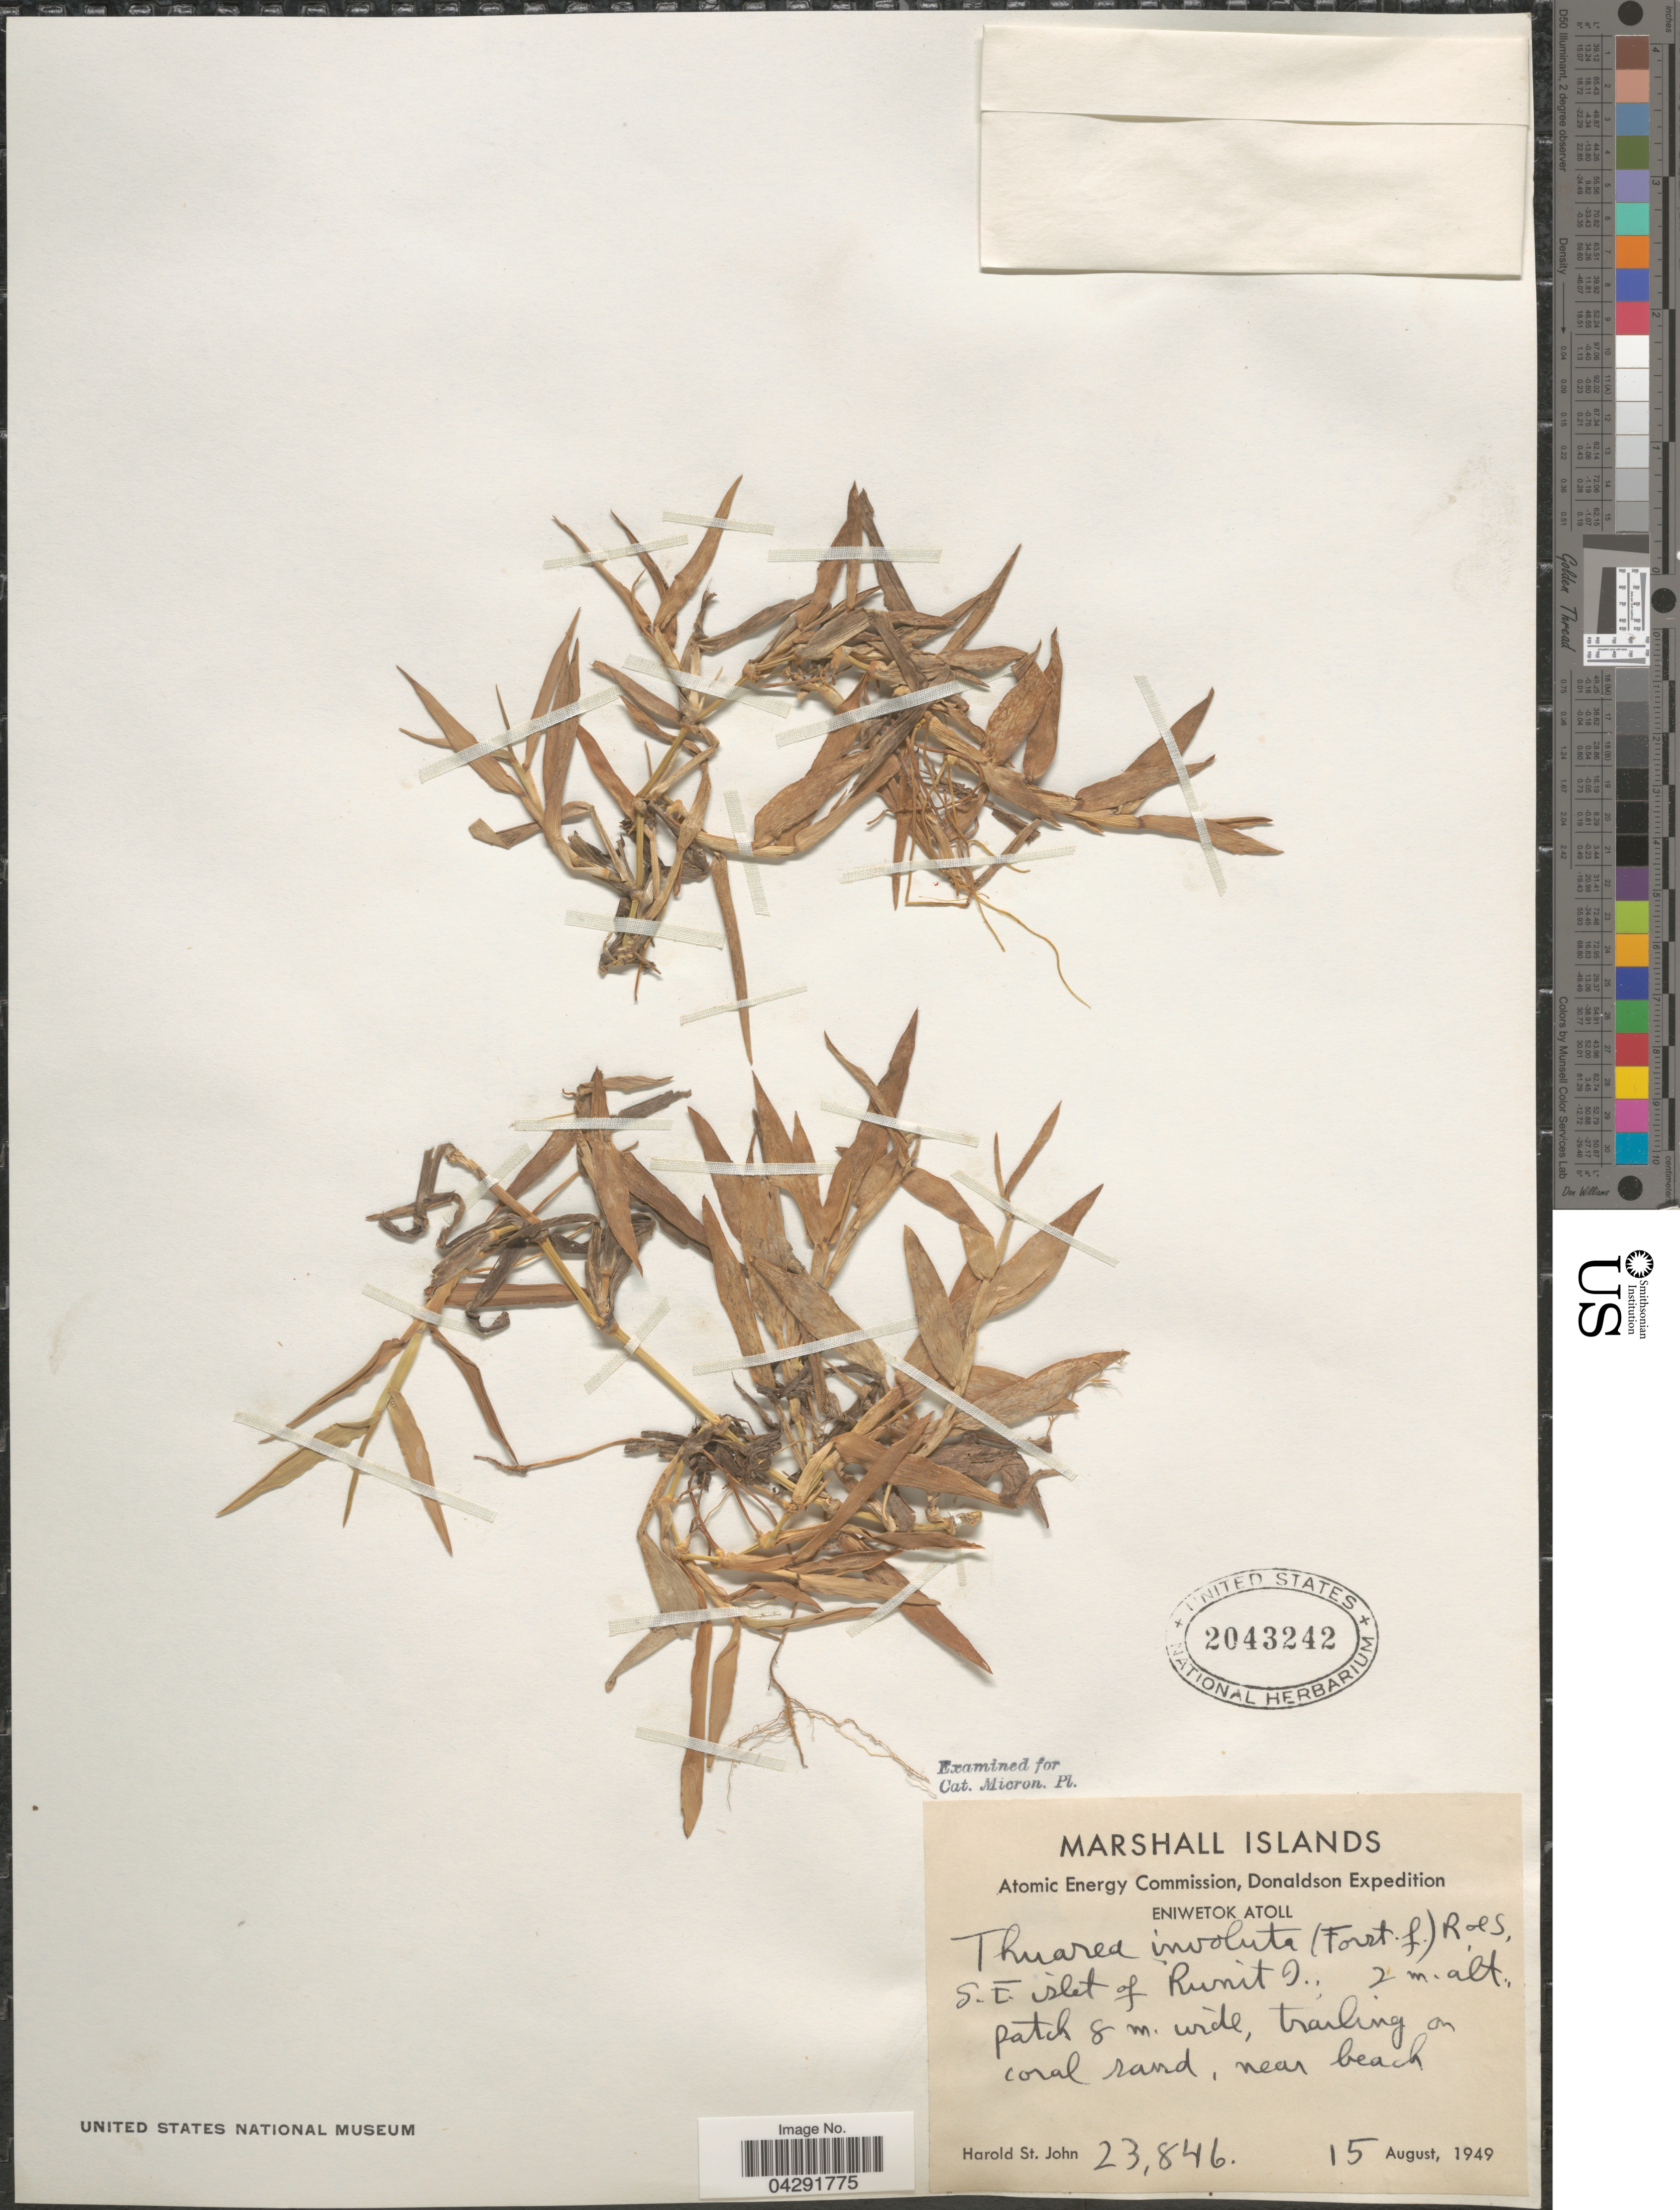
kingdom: Plantae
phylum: Tracheophyta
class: Liliopsida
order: Poales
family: Poaceae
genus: Thuarea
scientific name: Thuarea involuta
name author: (G. Forst.) R. Br. ex Sm.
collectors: H. St. John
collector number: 23846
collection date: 1949-08-15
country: Marshall Islands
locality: Atomic Energy Commission, Donaldson Expedition. Eniwetok Atoll. S.E. islet of Runit I.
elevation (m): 2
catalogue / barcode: US 2043242